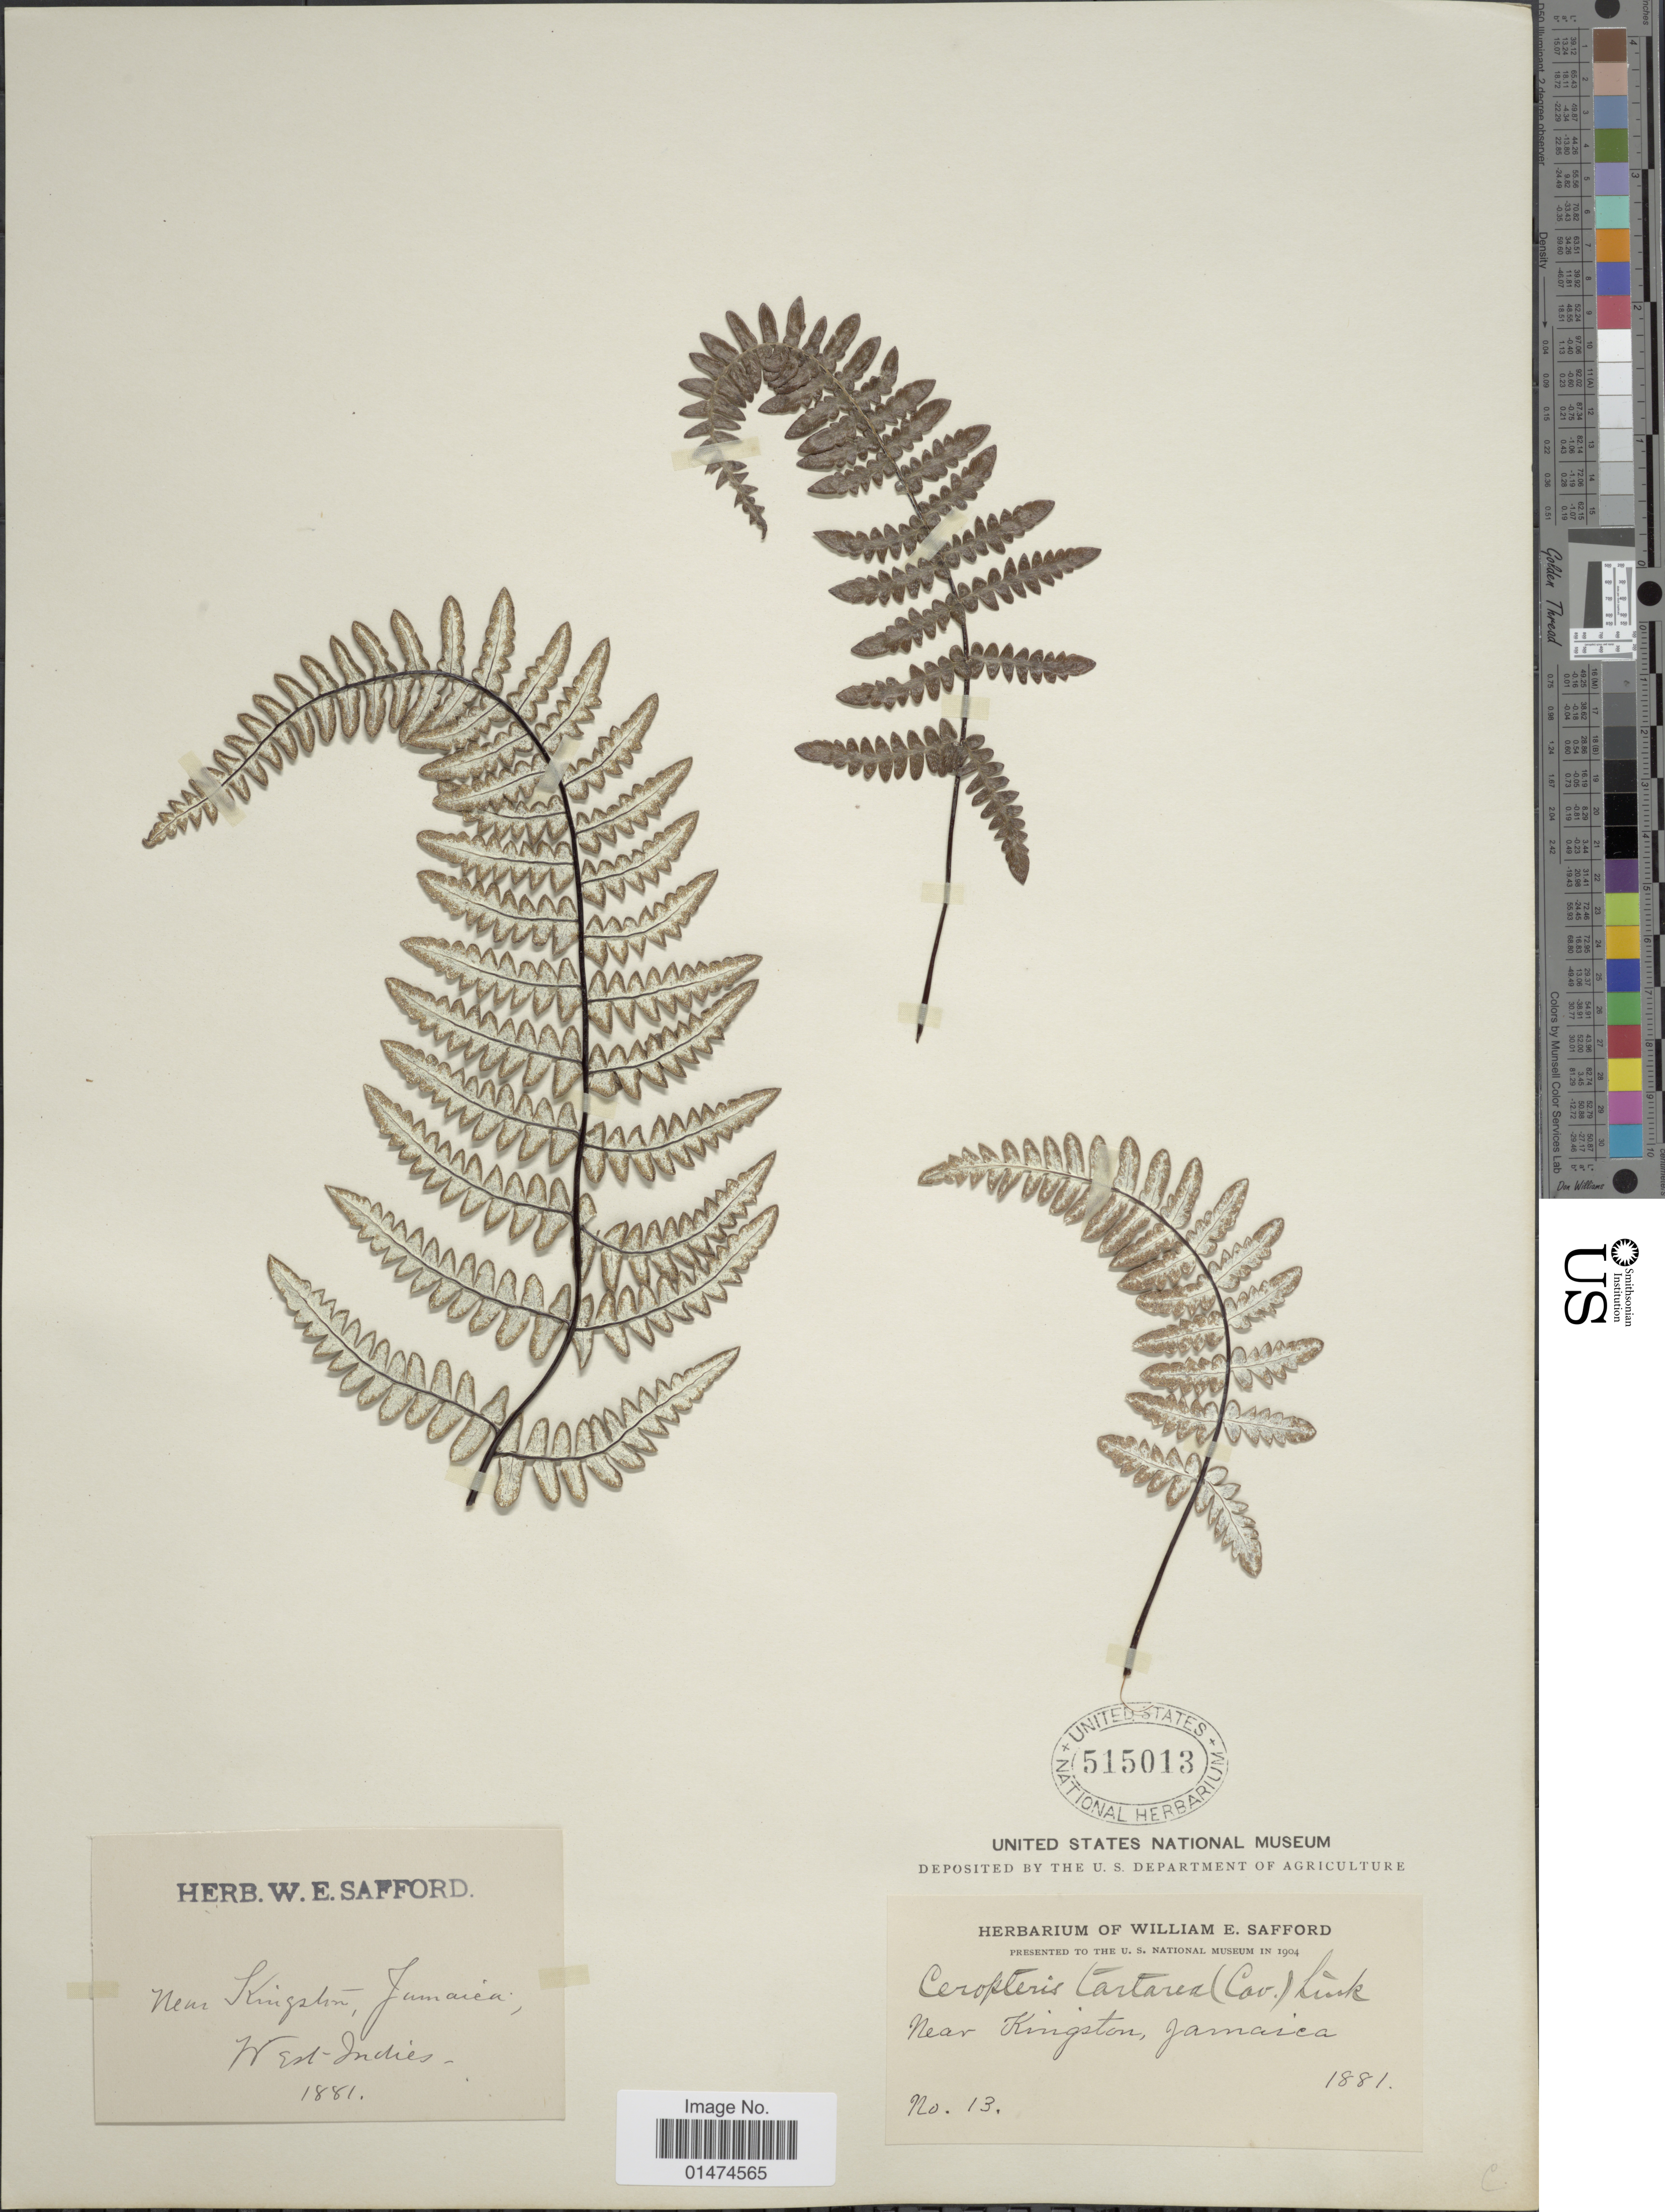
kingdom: Plantae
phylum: Tracheophyta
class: Polypodiopsida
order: Polypodiales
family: Pteridaceae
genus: Pityrogramma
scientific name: Pityrogramma ebenea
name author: (L.) Proctor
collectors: ex herb. W. E. Safford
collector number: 13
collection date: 1881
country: Jamaica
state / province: Kingston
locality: Near Kingston Jamaica.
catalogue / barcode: US 515013